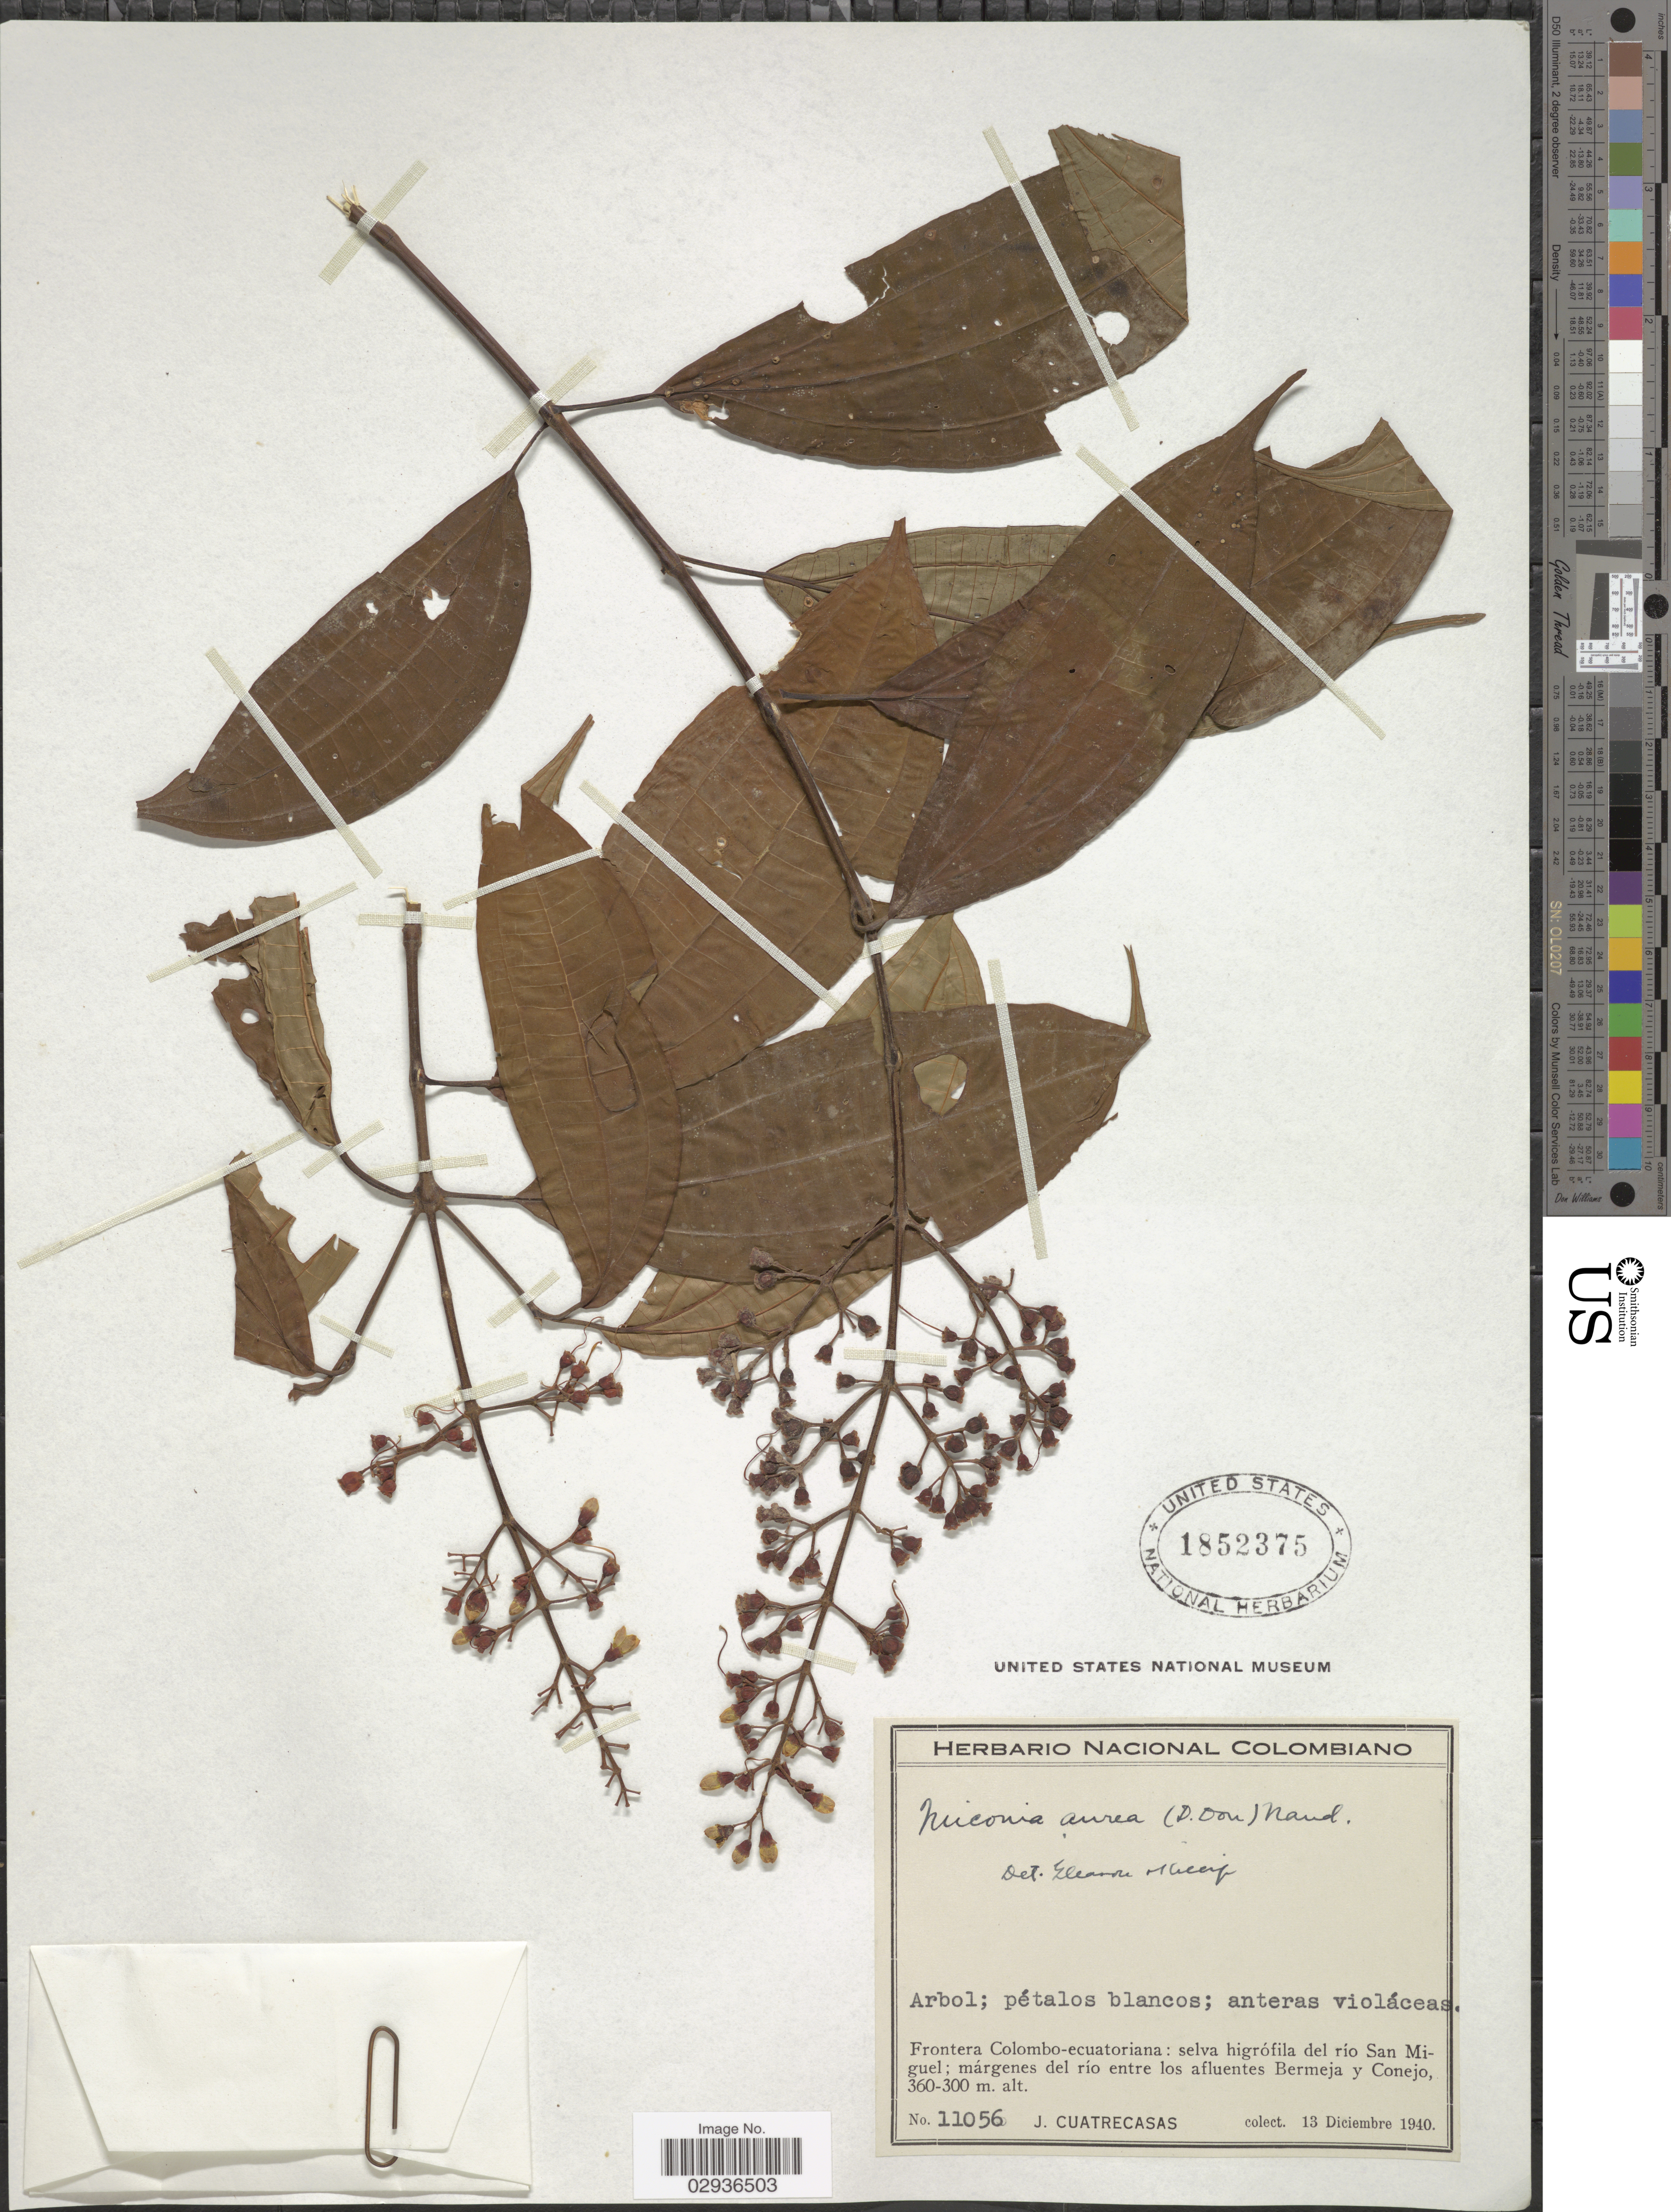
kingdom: Plantae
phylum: Tracheophyta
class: Magnoliopsida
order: Myrtales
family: Melastomataceae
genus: Miconia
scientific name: Miconia aurea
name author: (D. Don) Naudin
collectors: J. Cuatrecasas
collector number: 11056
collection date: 1940-12-13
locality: Frontera Colombo-ecuatoriana: selva higrófila del río San Miguel; márgens del río entre los afluentes Bermeja y Coneja.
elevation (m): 300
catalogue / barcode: US 1852375